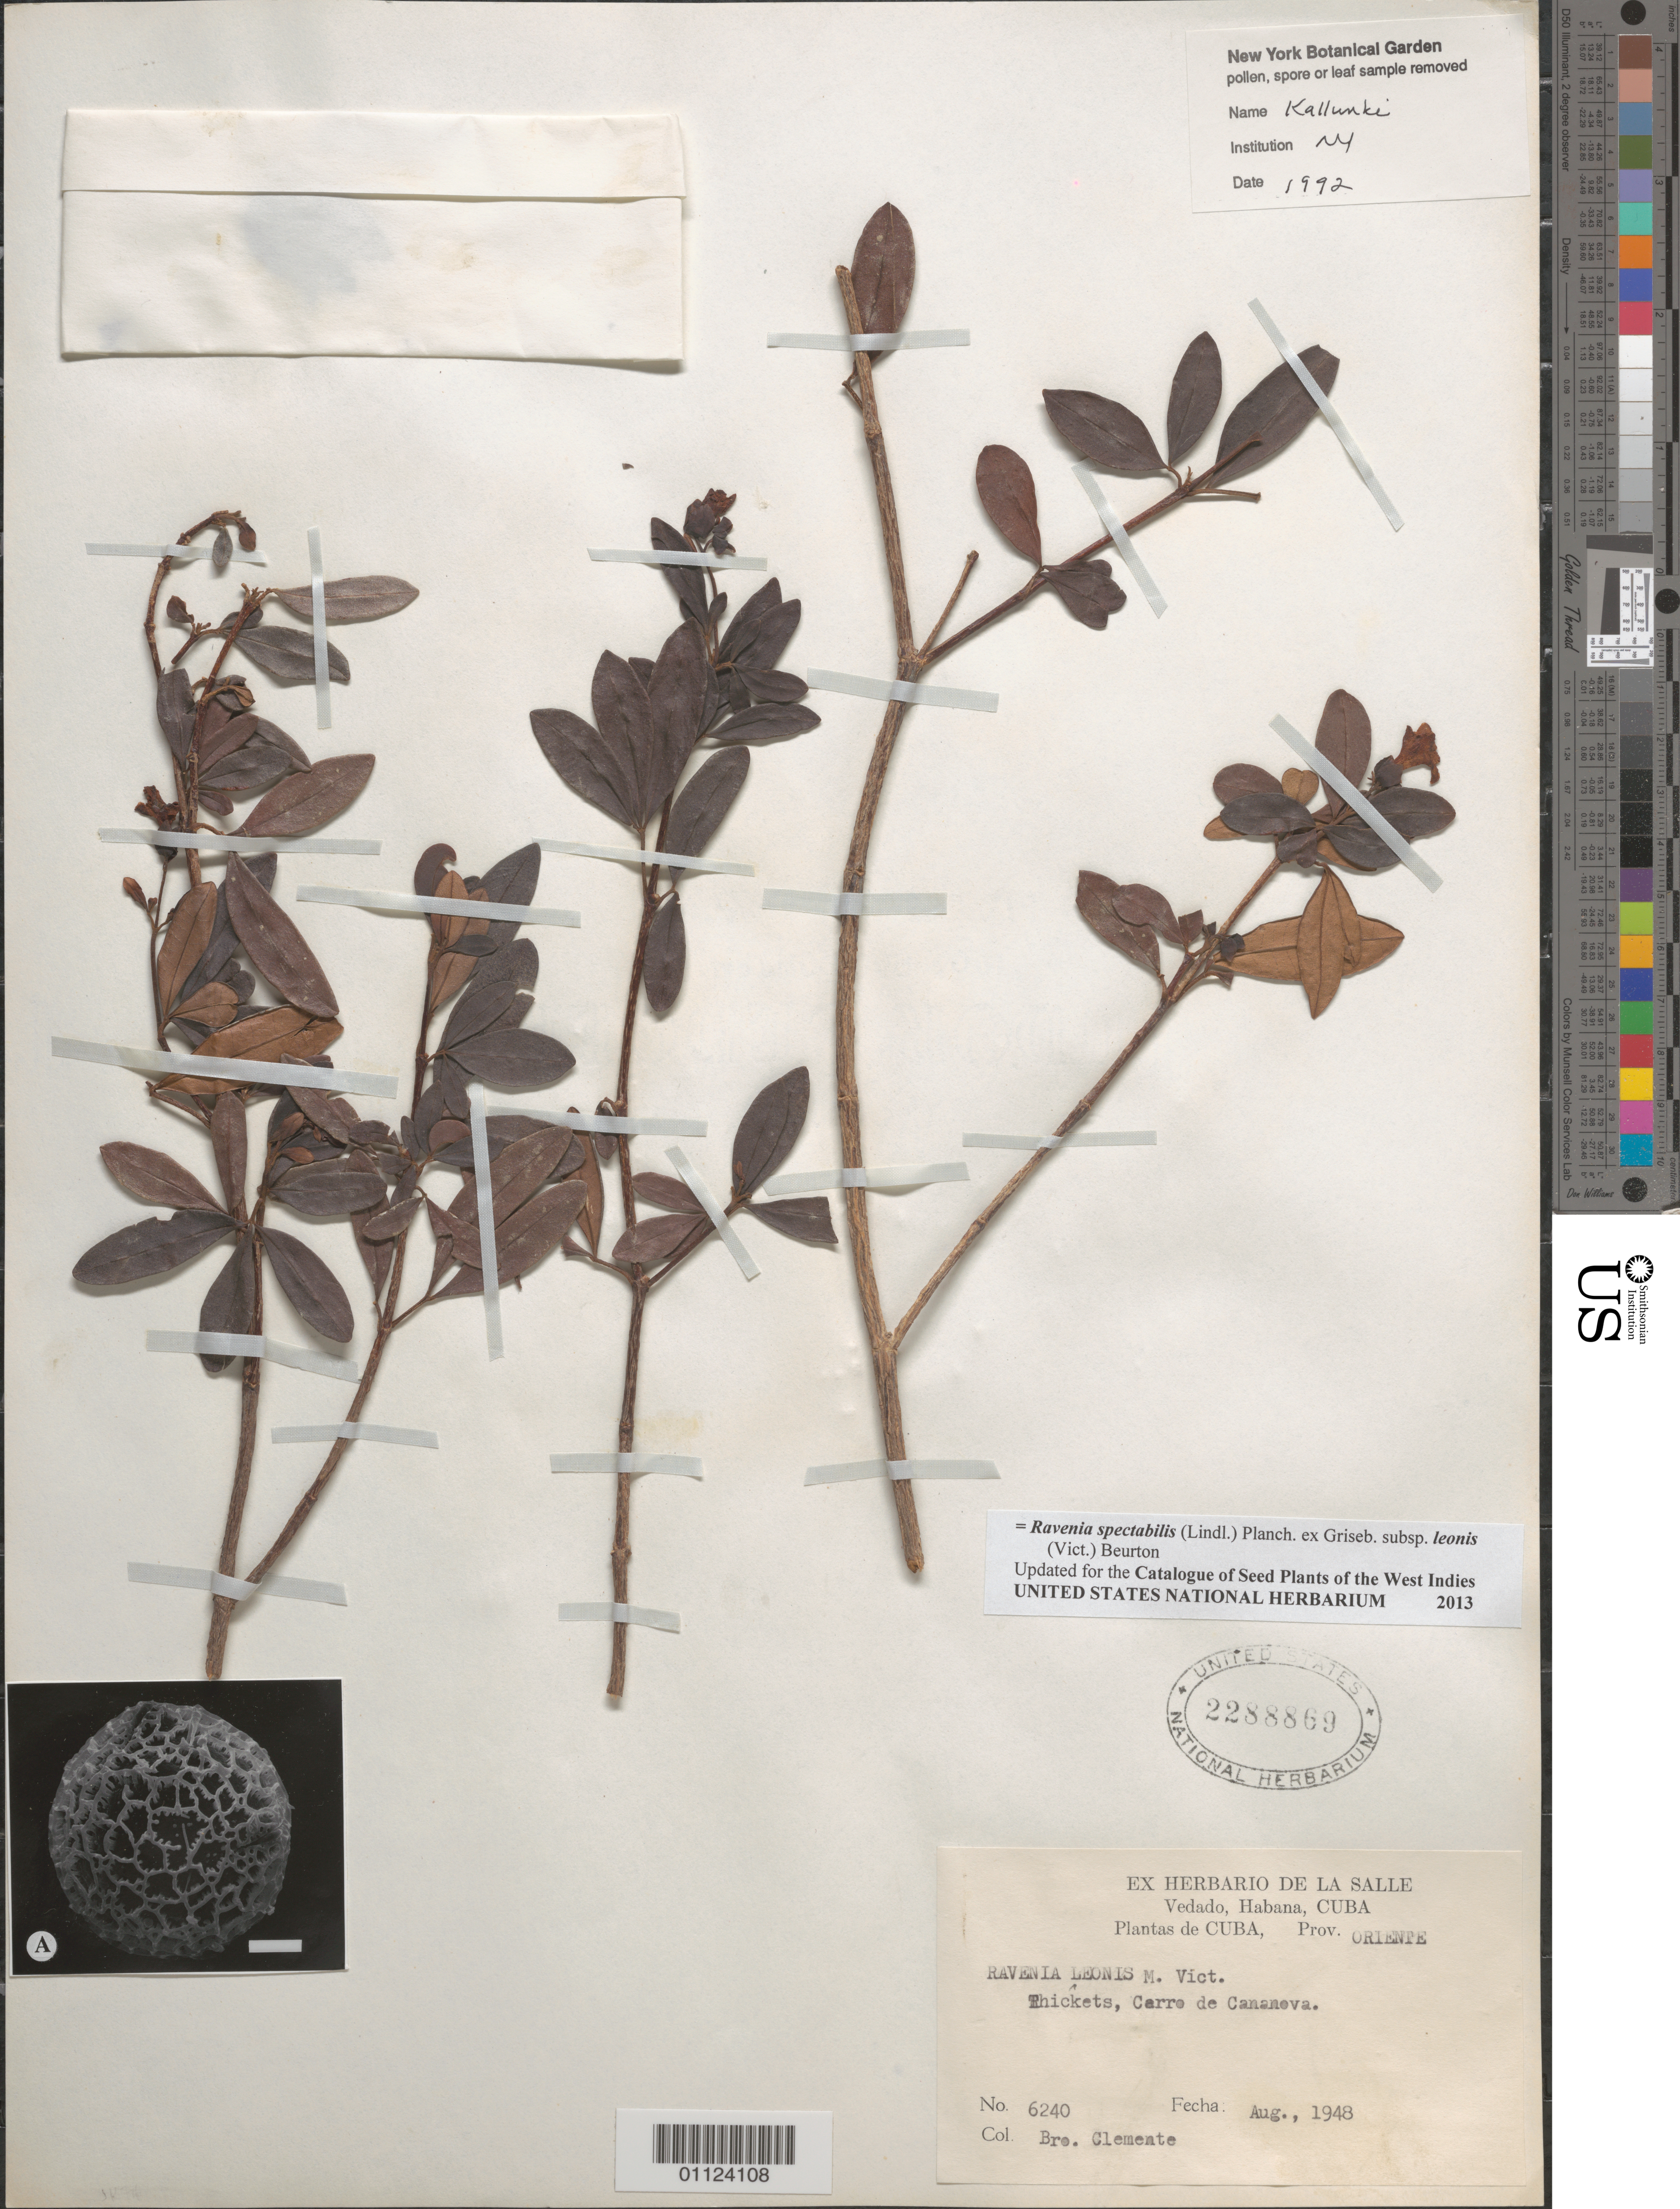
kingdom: Plantae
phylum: Tracheophyta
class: Magnoliopsida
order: Sapindales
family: Rutaceae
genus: Ravenia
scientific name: Ravenia spectabilis subsp. leonis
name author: (Vict.) Beurton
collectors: Bro. Clemente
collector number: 6240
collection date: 1948-08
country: Cuba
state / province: Holguín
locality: Prov. Oriente. Cerro de Cananova.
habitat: Thickets.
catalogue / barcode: US 2288869